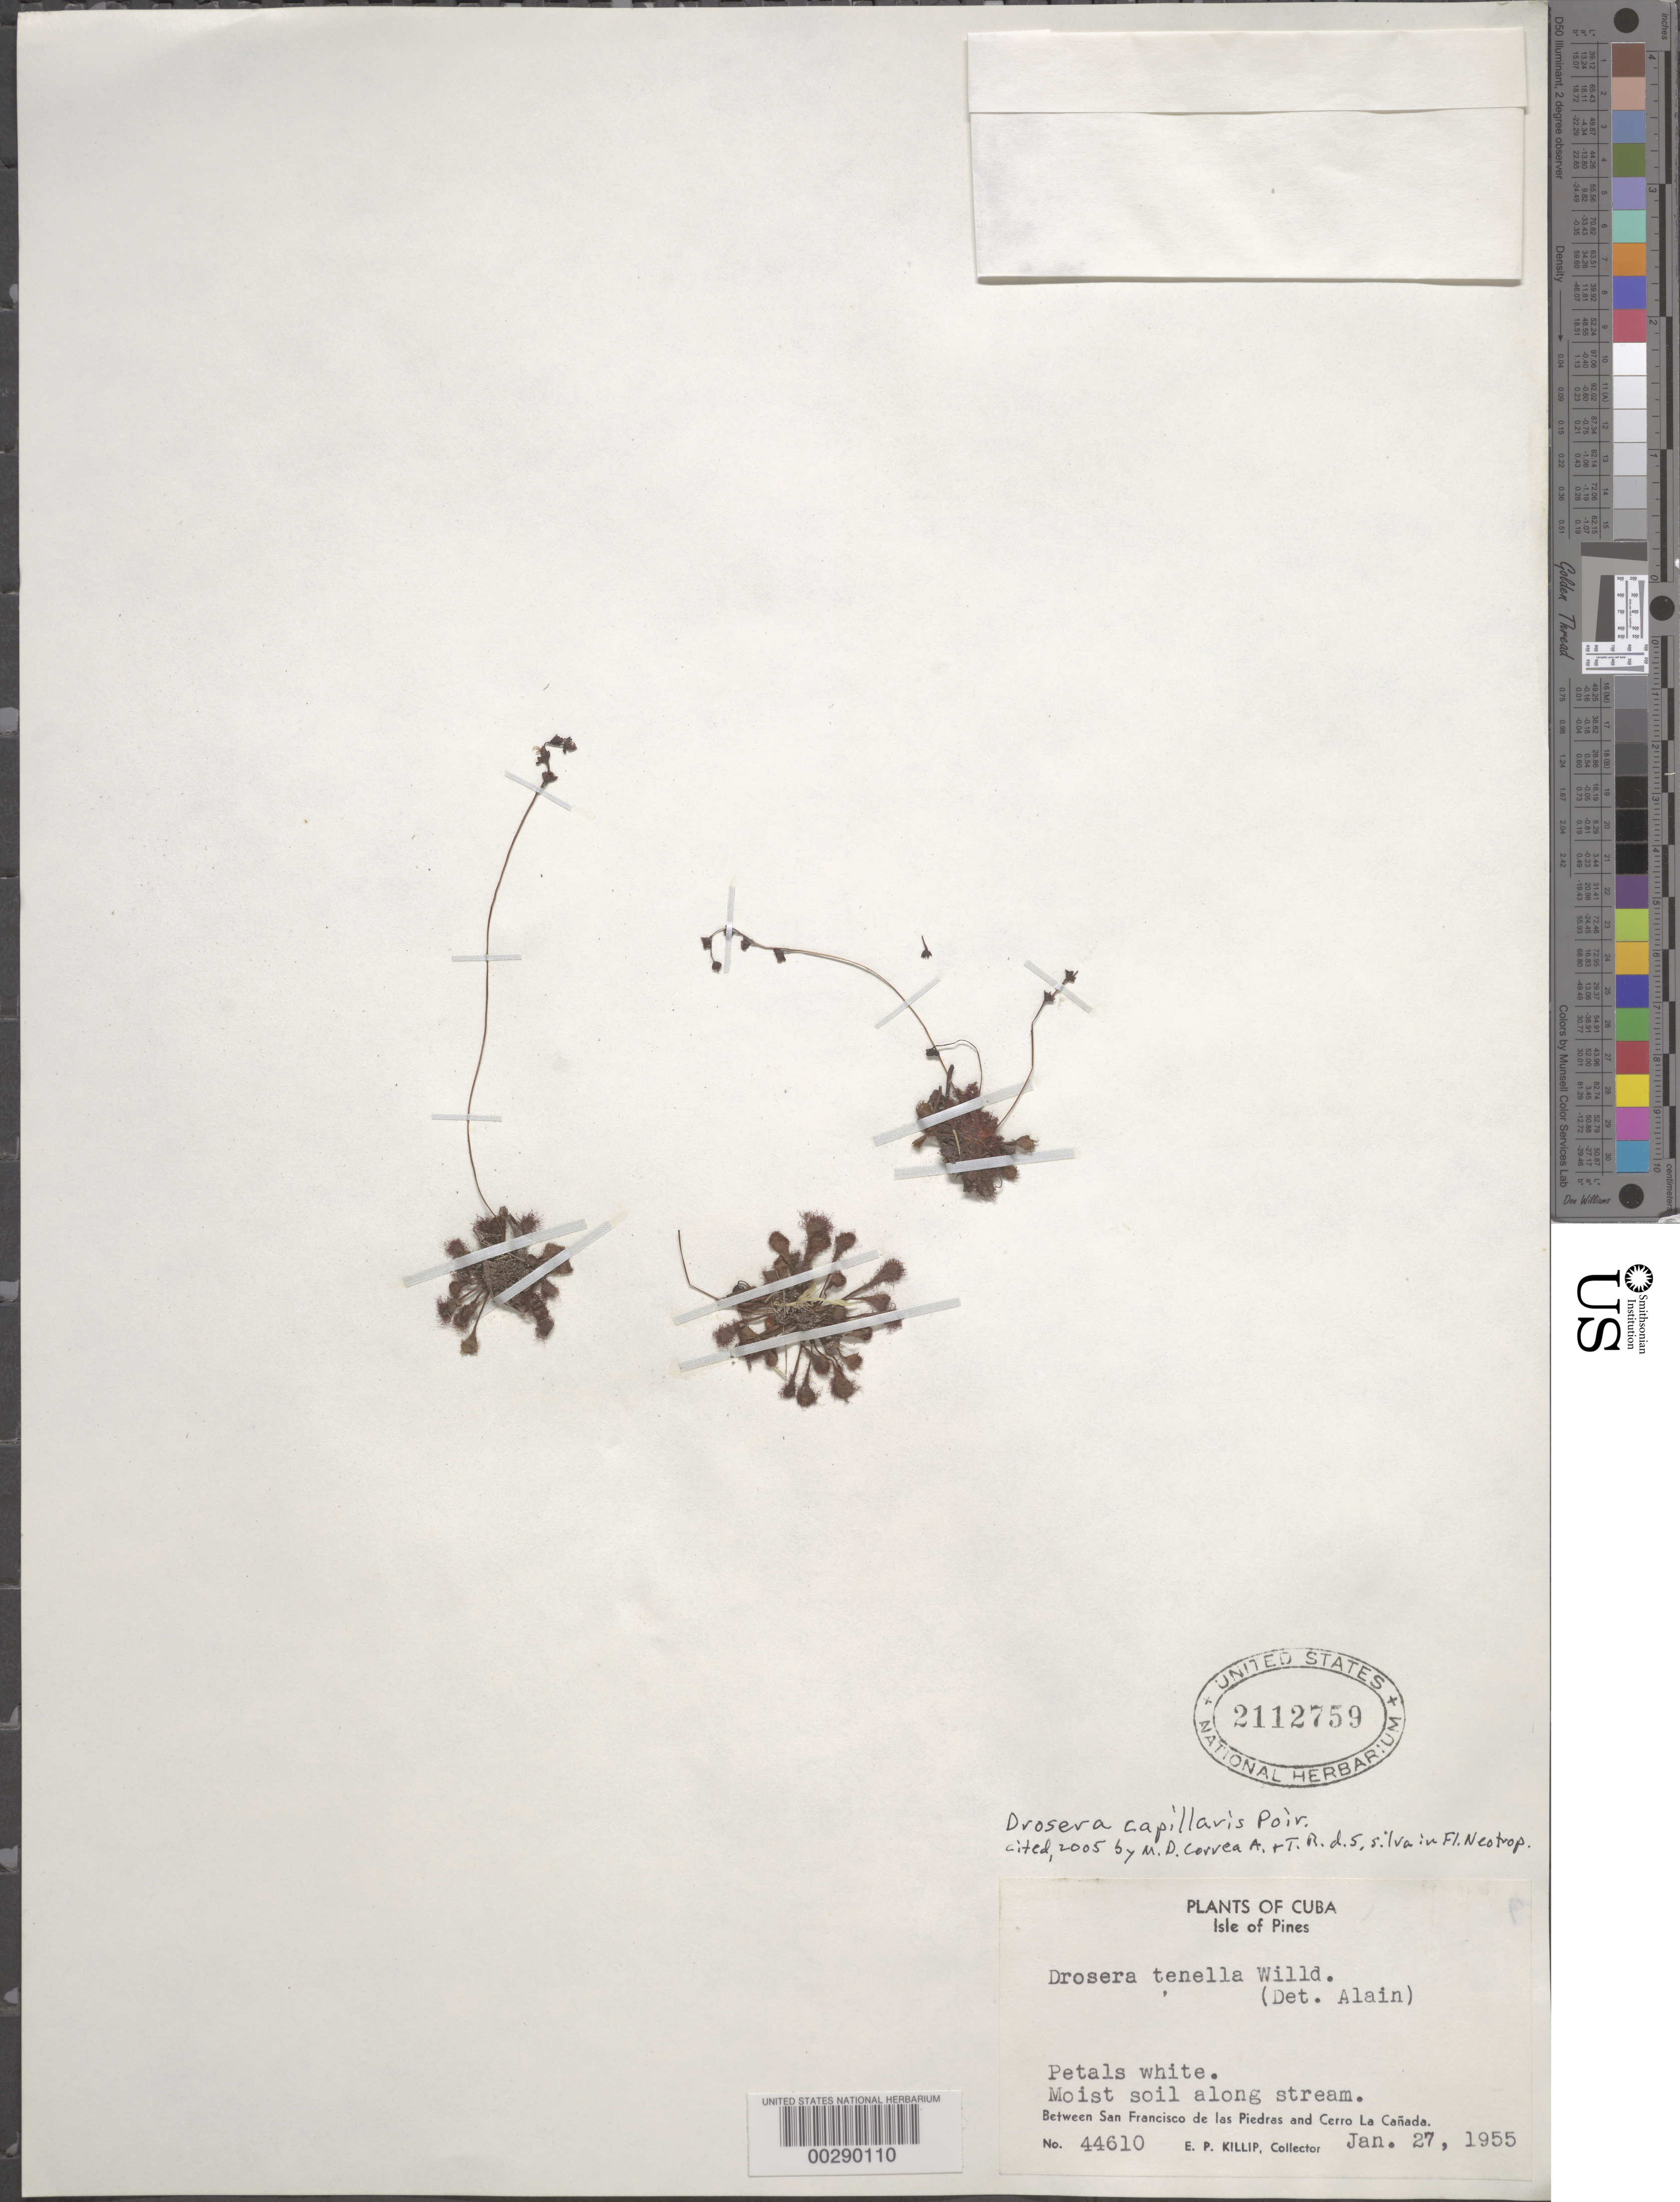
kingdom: Plantae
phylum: Tracheophyta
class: Magnoliopsida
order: Caryophyllales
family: Droseraceae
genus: Drosera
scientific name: Drosera capillaris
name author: Poir.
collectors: E. P. Killip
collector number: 44610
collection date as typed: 27 Jan 1955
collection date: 1955-01-27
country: Cuba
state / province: Isla de La Juventud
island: Isla de La Juventud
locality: Between San Francisco de las Piedras and Cerro La Canada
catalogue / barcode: US 2112759